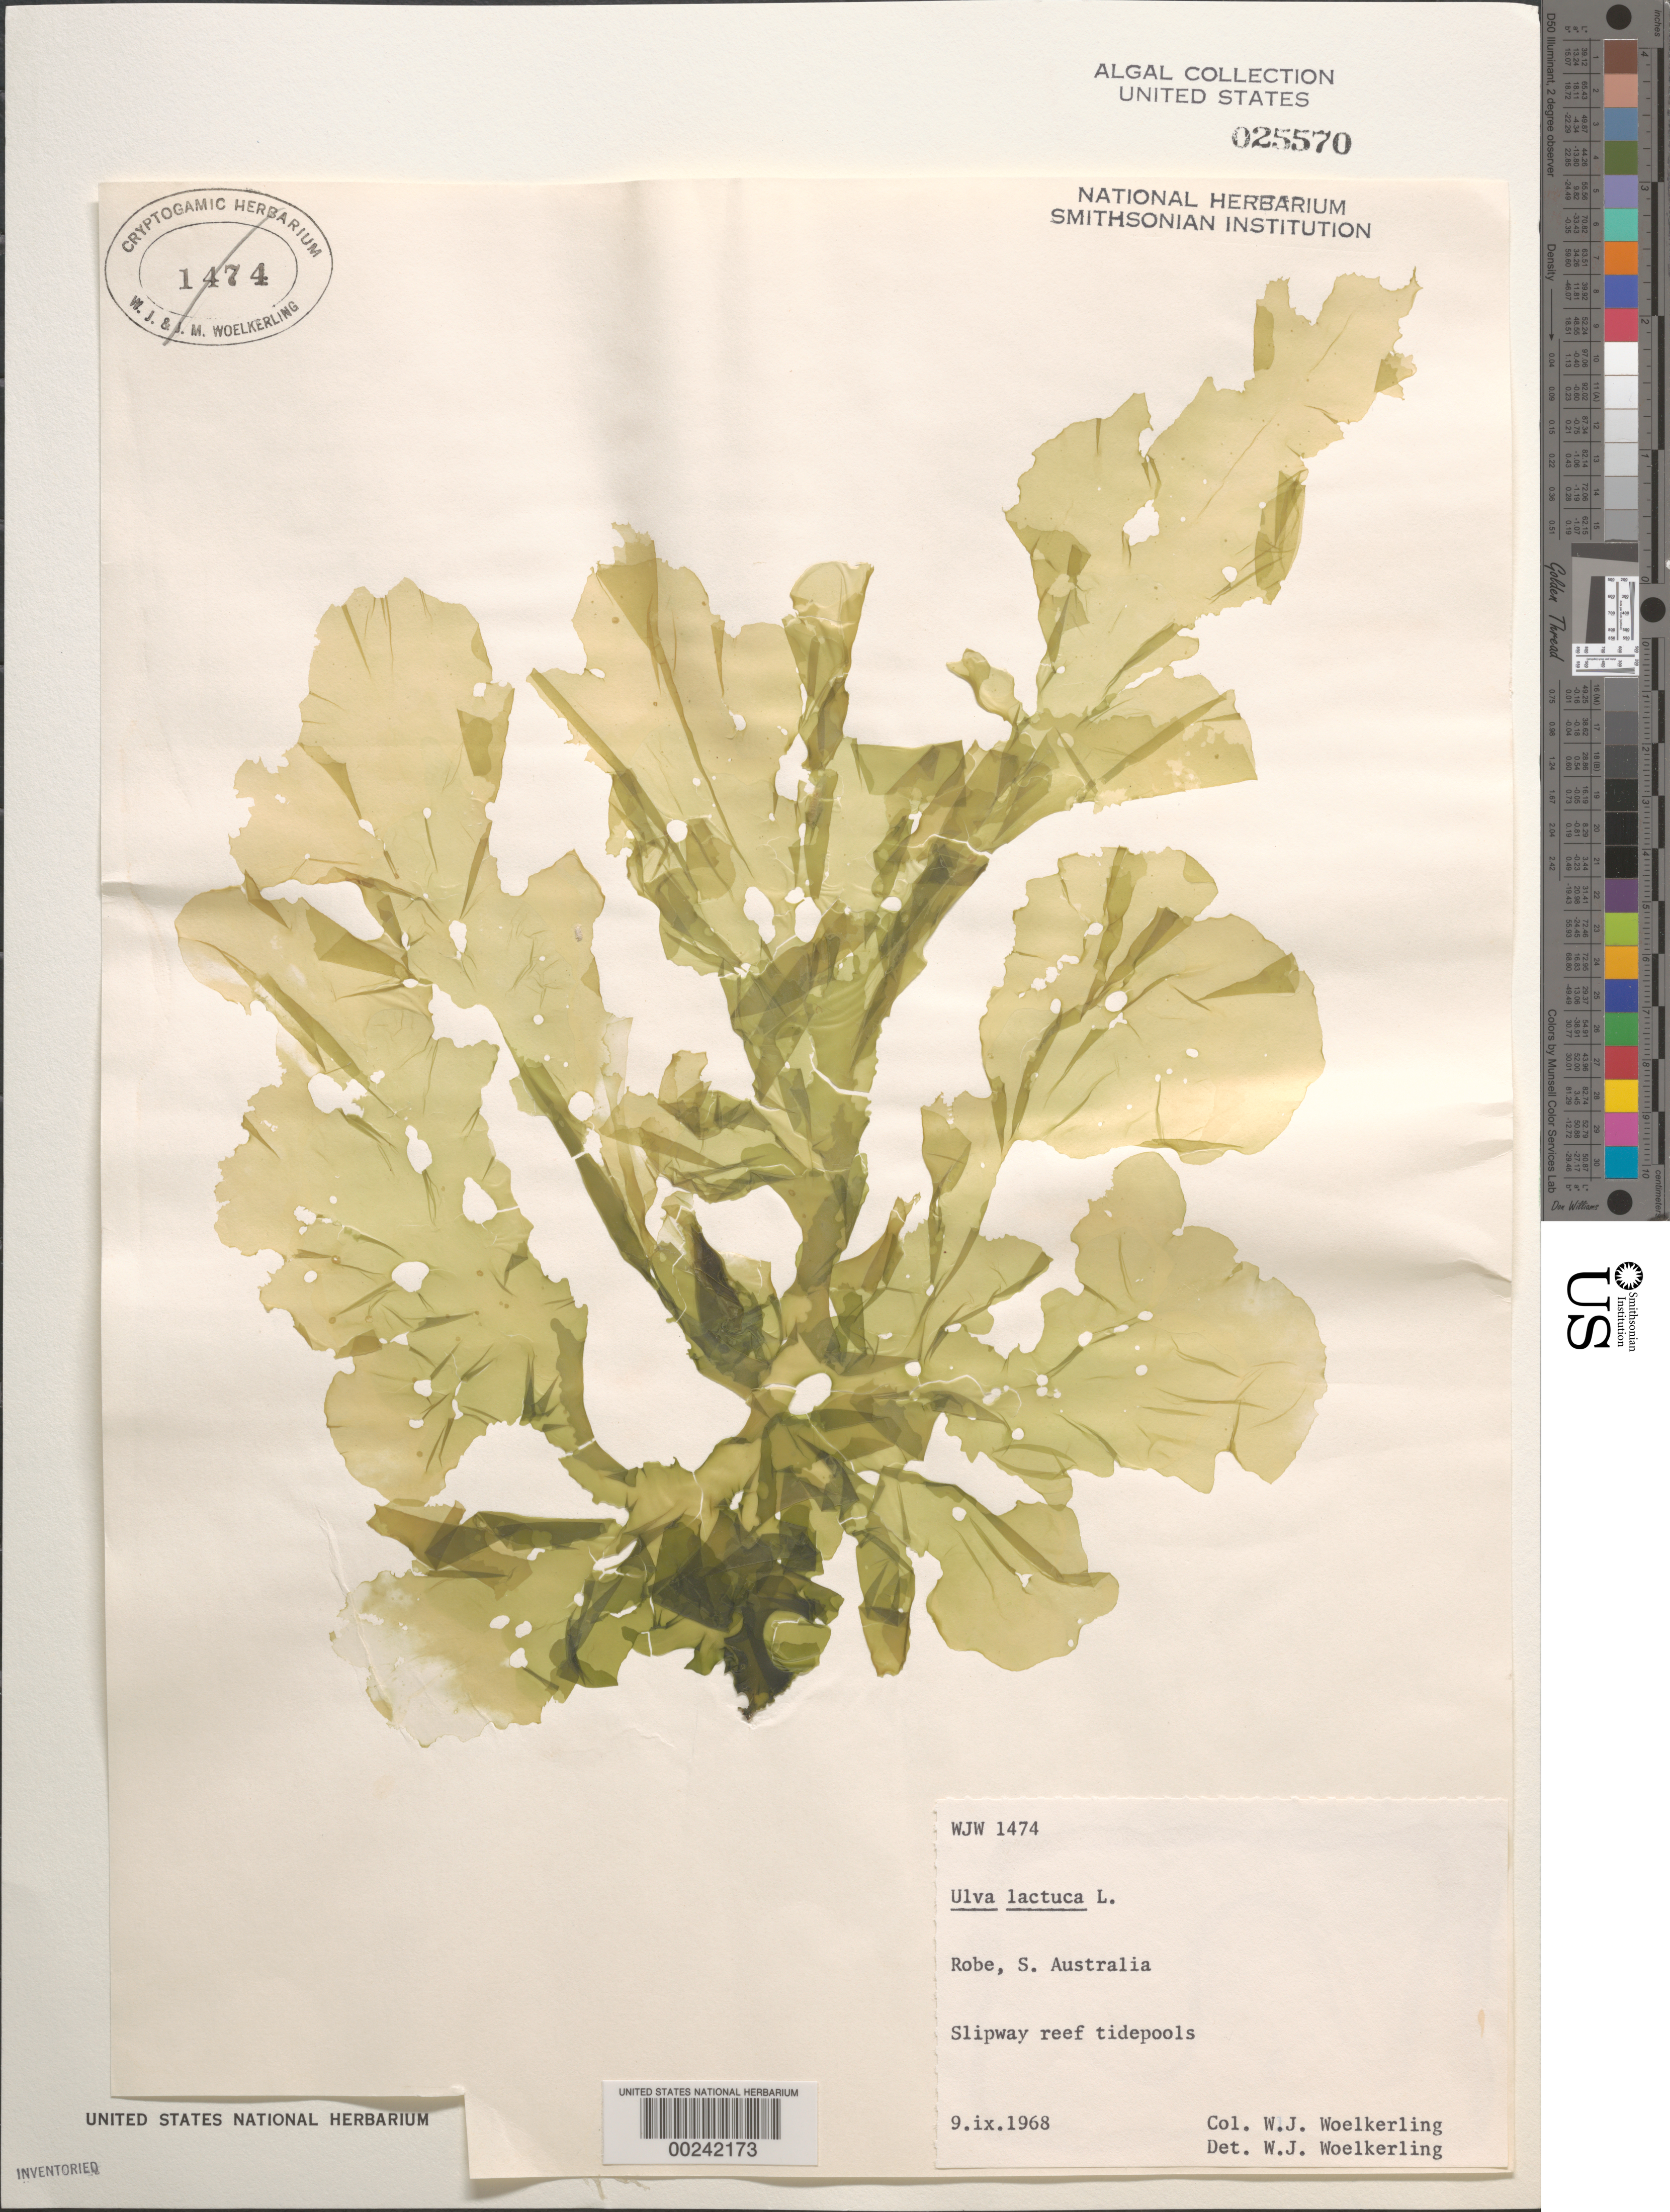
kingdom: Plantae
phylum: Chlorophyta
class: Ulvophyceae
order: Ulvales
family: Ulvaceae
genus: Ulva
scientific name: Ulva lactuca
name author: L.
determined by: Woelkerling, W. J.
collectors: W. Woelkerling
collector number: WJW 1474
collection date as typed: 09 Sep 1968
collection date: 1968-09-09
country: Australia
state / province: South Australia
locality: Robe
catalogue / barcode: US 25570